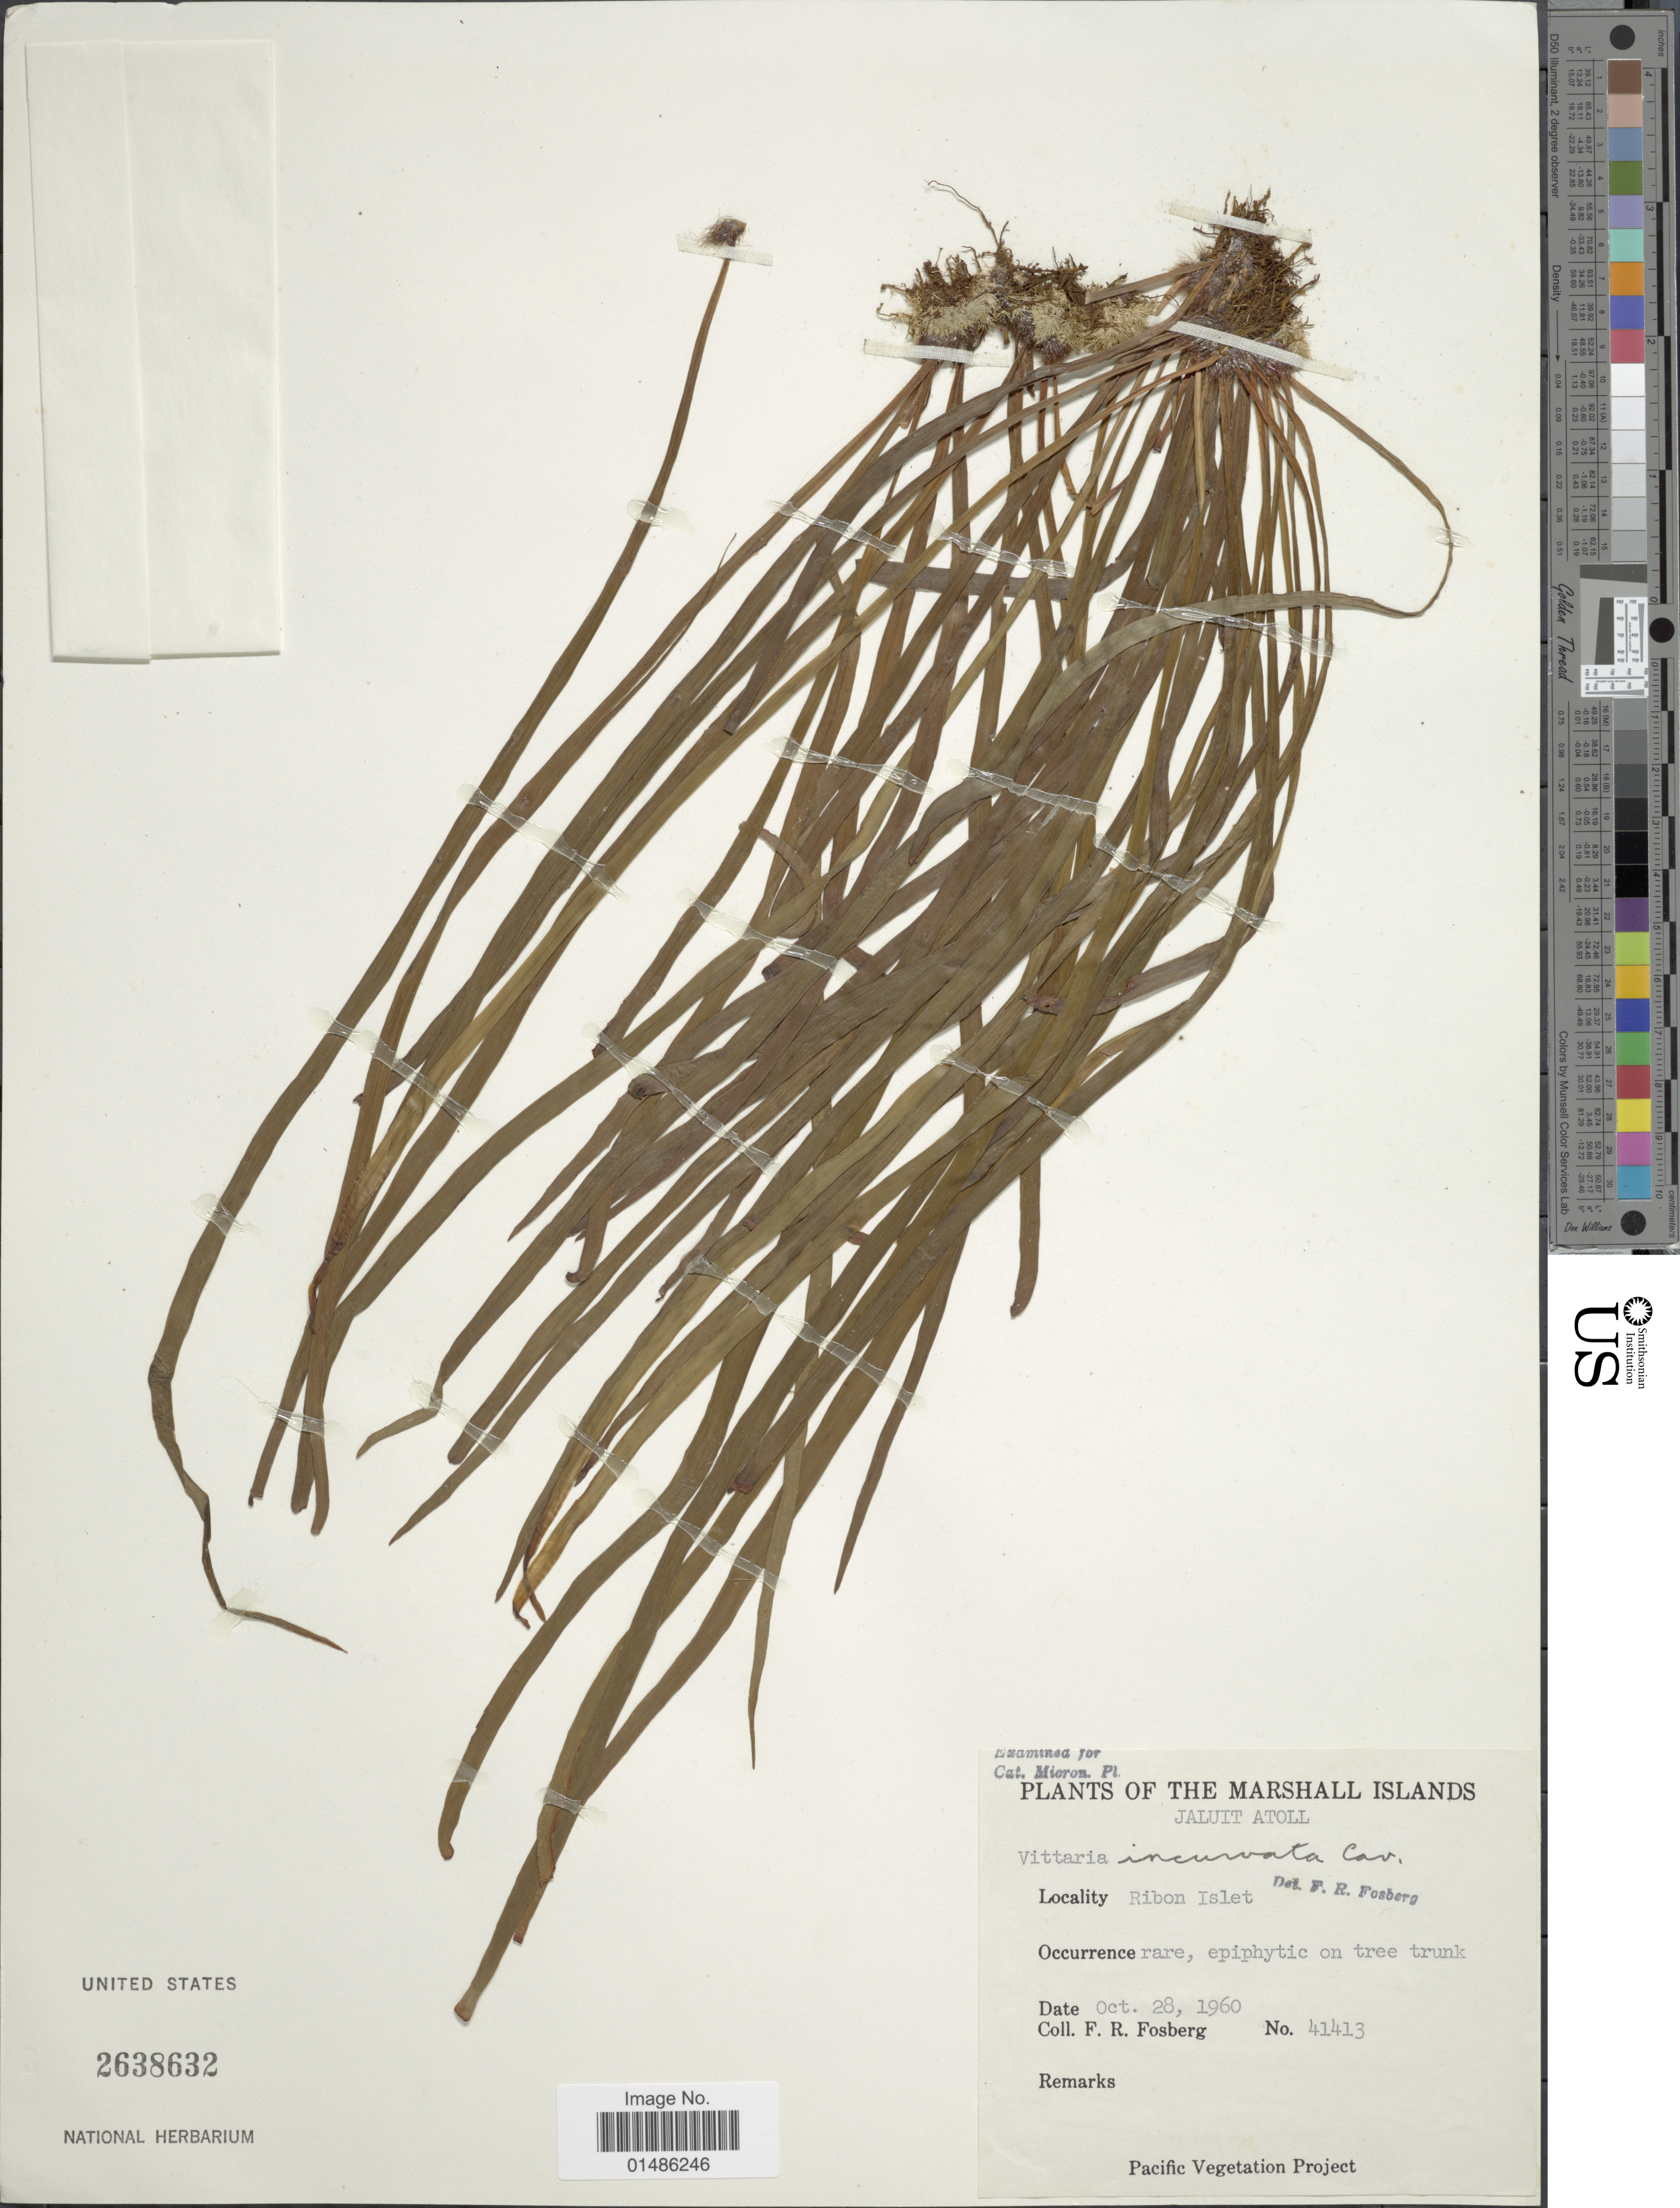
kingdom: Plantae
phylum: Tracheophyta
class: Polypodiopsida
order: Polypodiales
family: Pteridaceae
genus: Haplopteris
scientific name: Haplopteris ensiformis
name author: (Sw.) E.H. Crane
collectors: F. R. Fosberg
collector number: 41413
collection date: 1960-10-28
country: Marshall Islands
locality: Jaluit Atoll. Ribon Islet.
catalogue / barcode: US 2638632